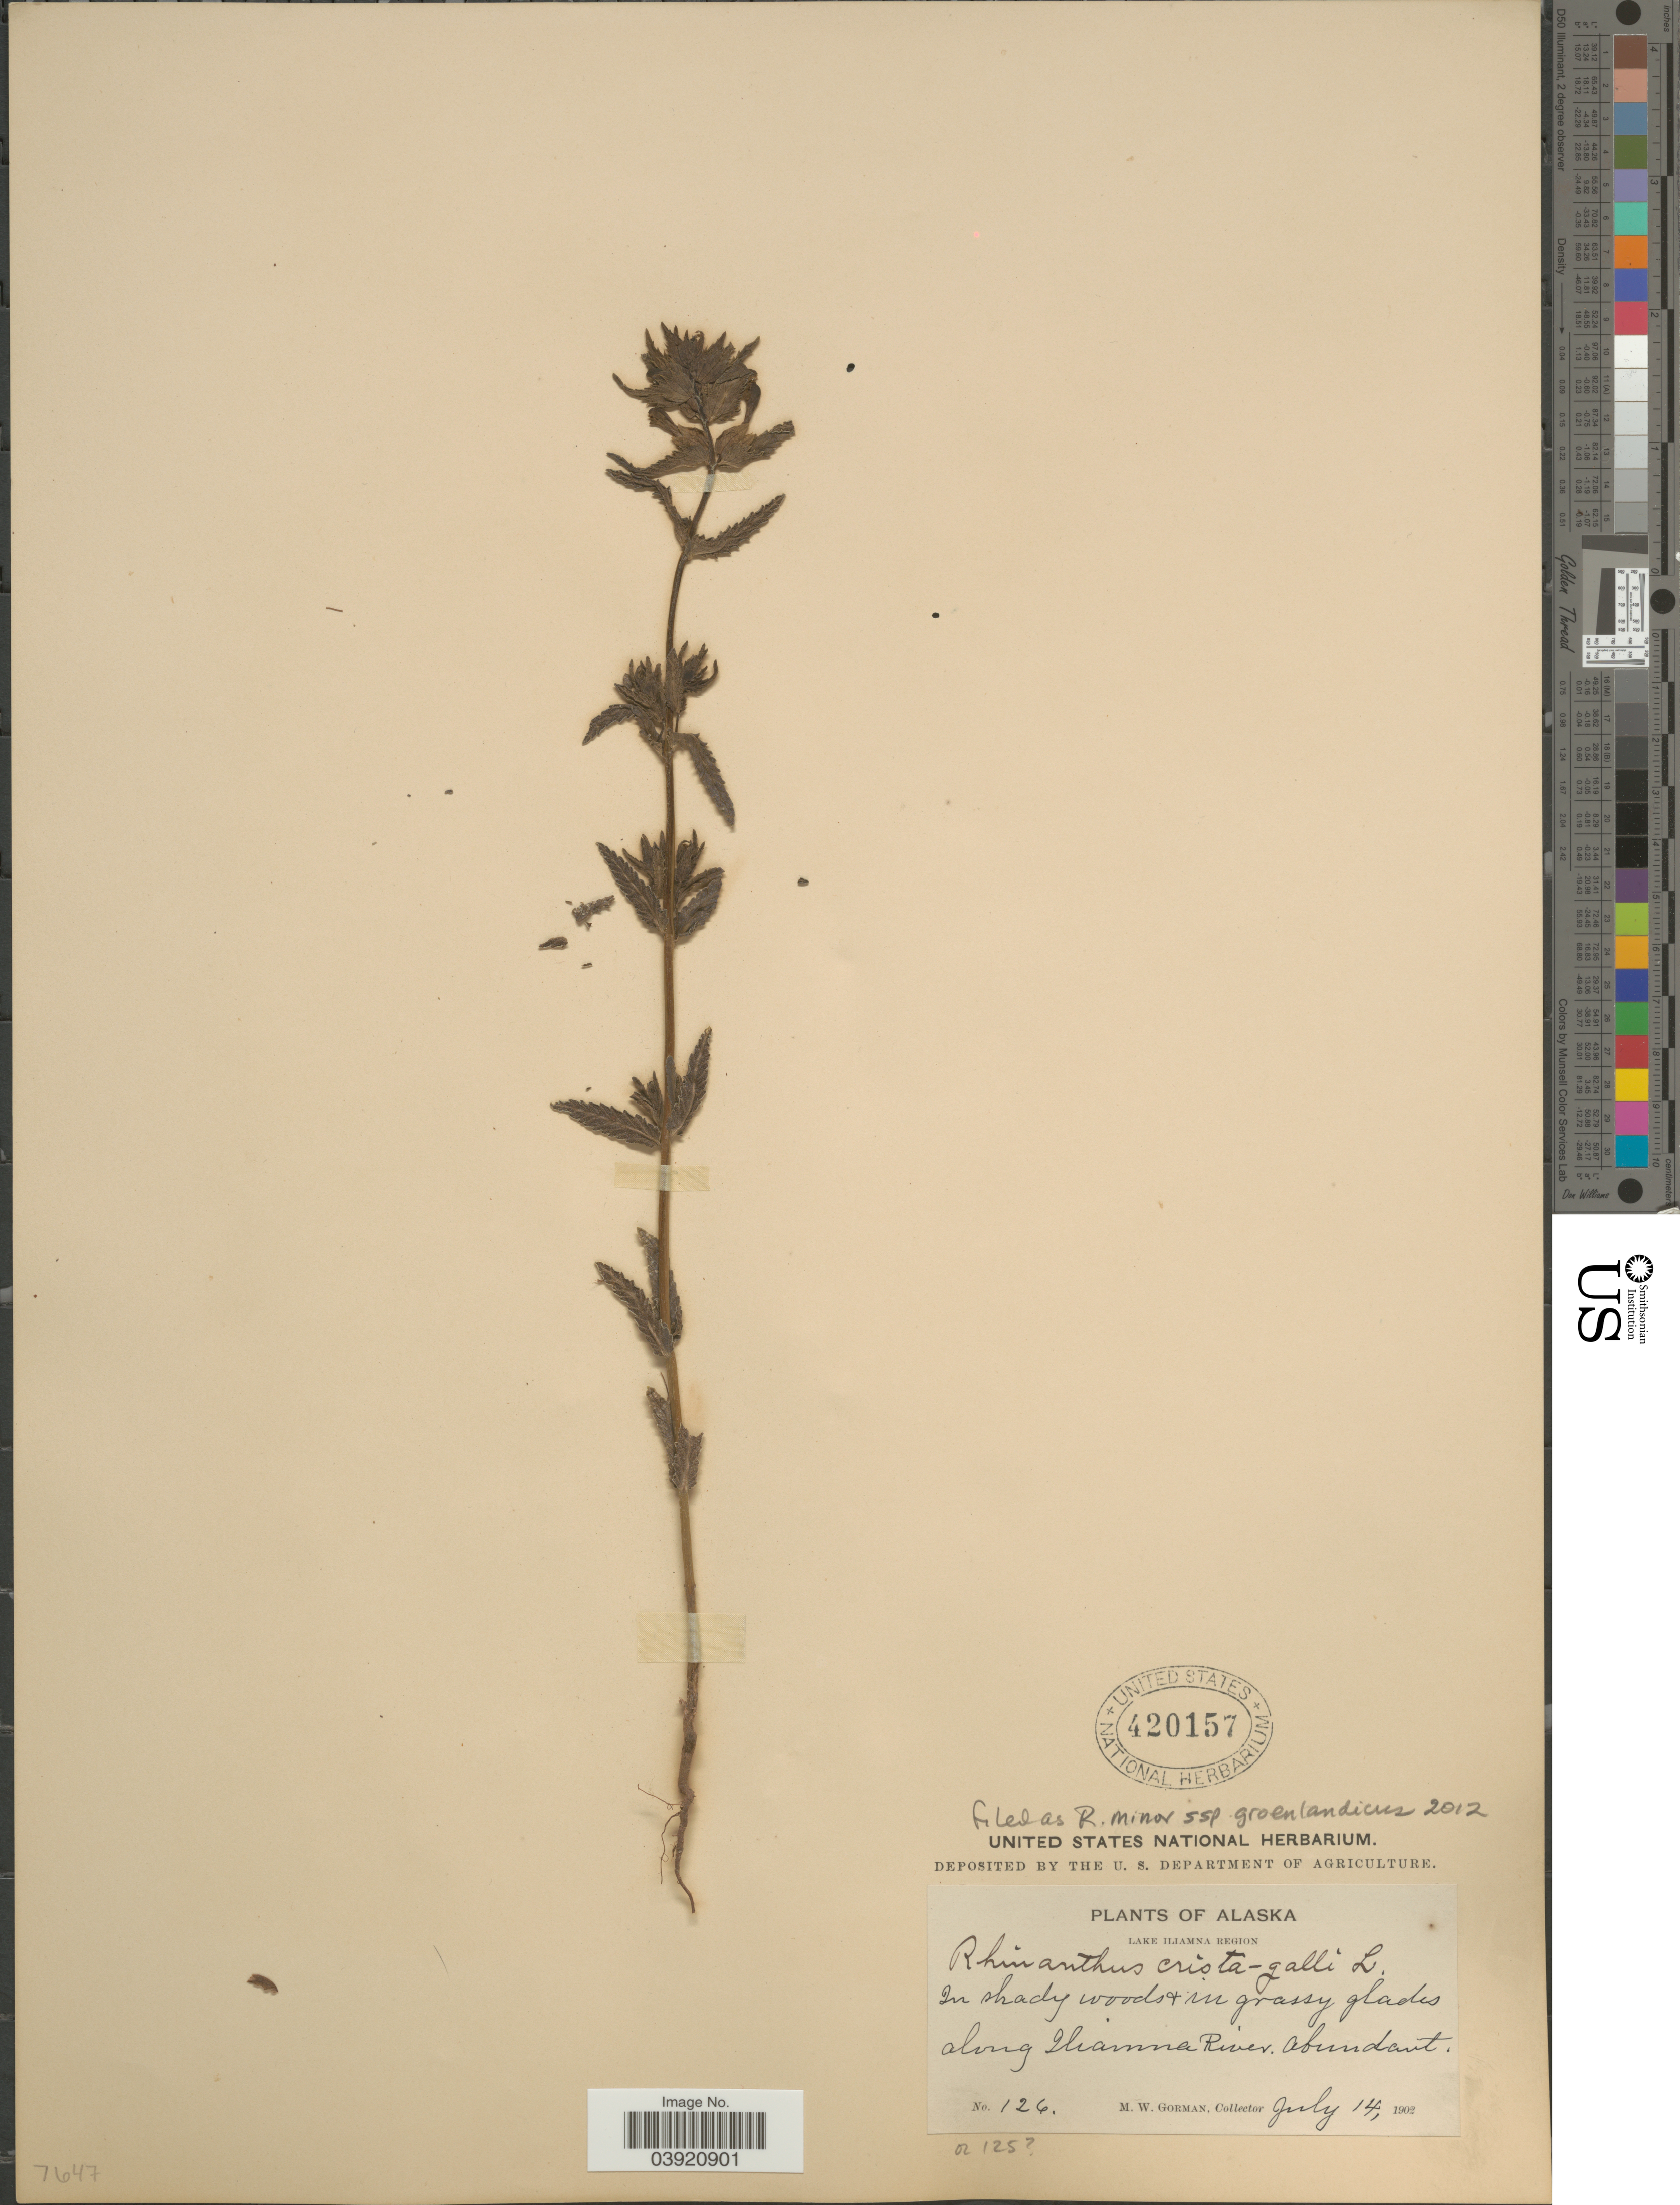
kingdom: Plantae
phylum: Tracheophyta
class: Magnoliopsida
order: Lamiales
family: Orobanchaceae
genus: Rhinanthus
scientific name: Rhinanthus minor subsp. groenlandicus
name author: (Chabert) Neum.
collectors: M. W. Gorman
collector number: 126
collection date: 1902-07-14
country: United States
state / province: Alaska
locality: Lake Iliamna Region. In shady woods & in grassy glades along Iliamna River.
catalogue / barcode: US 420157